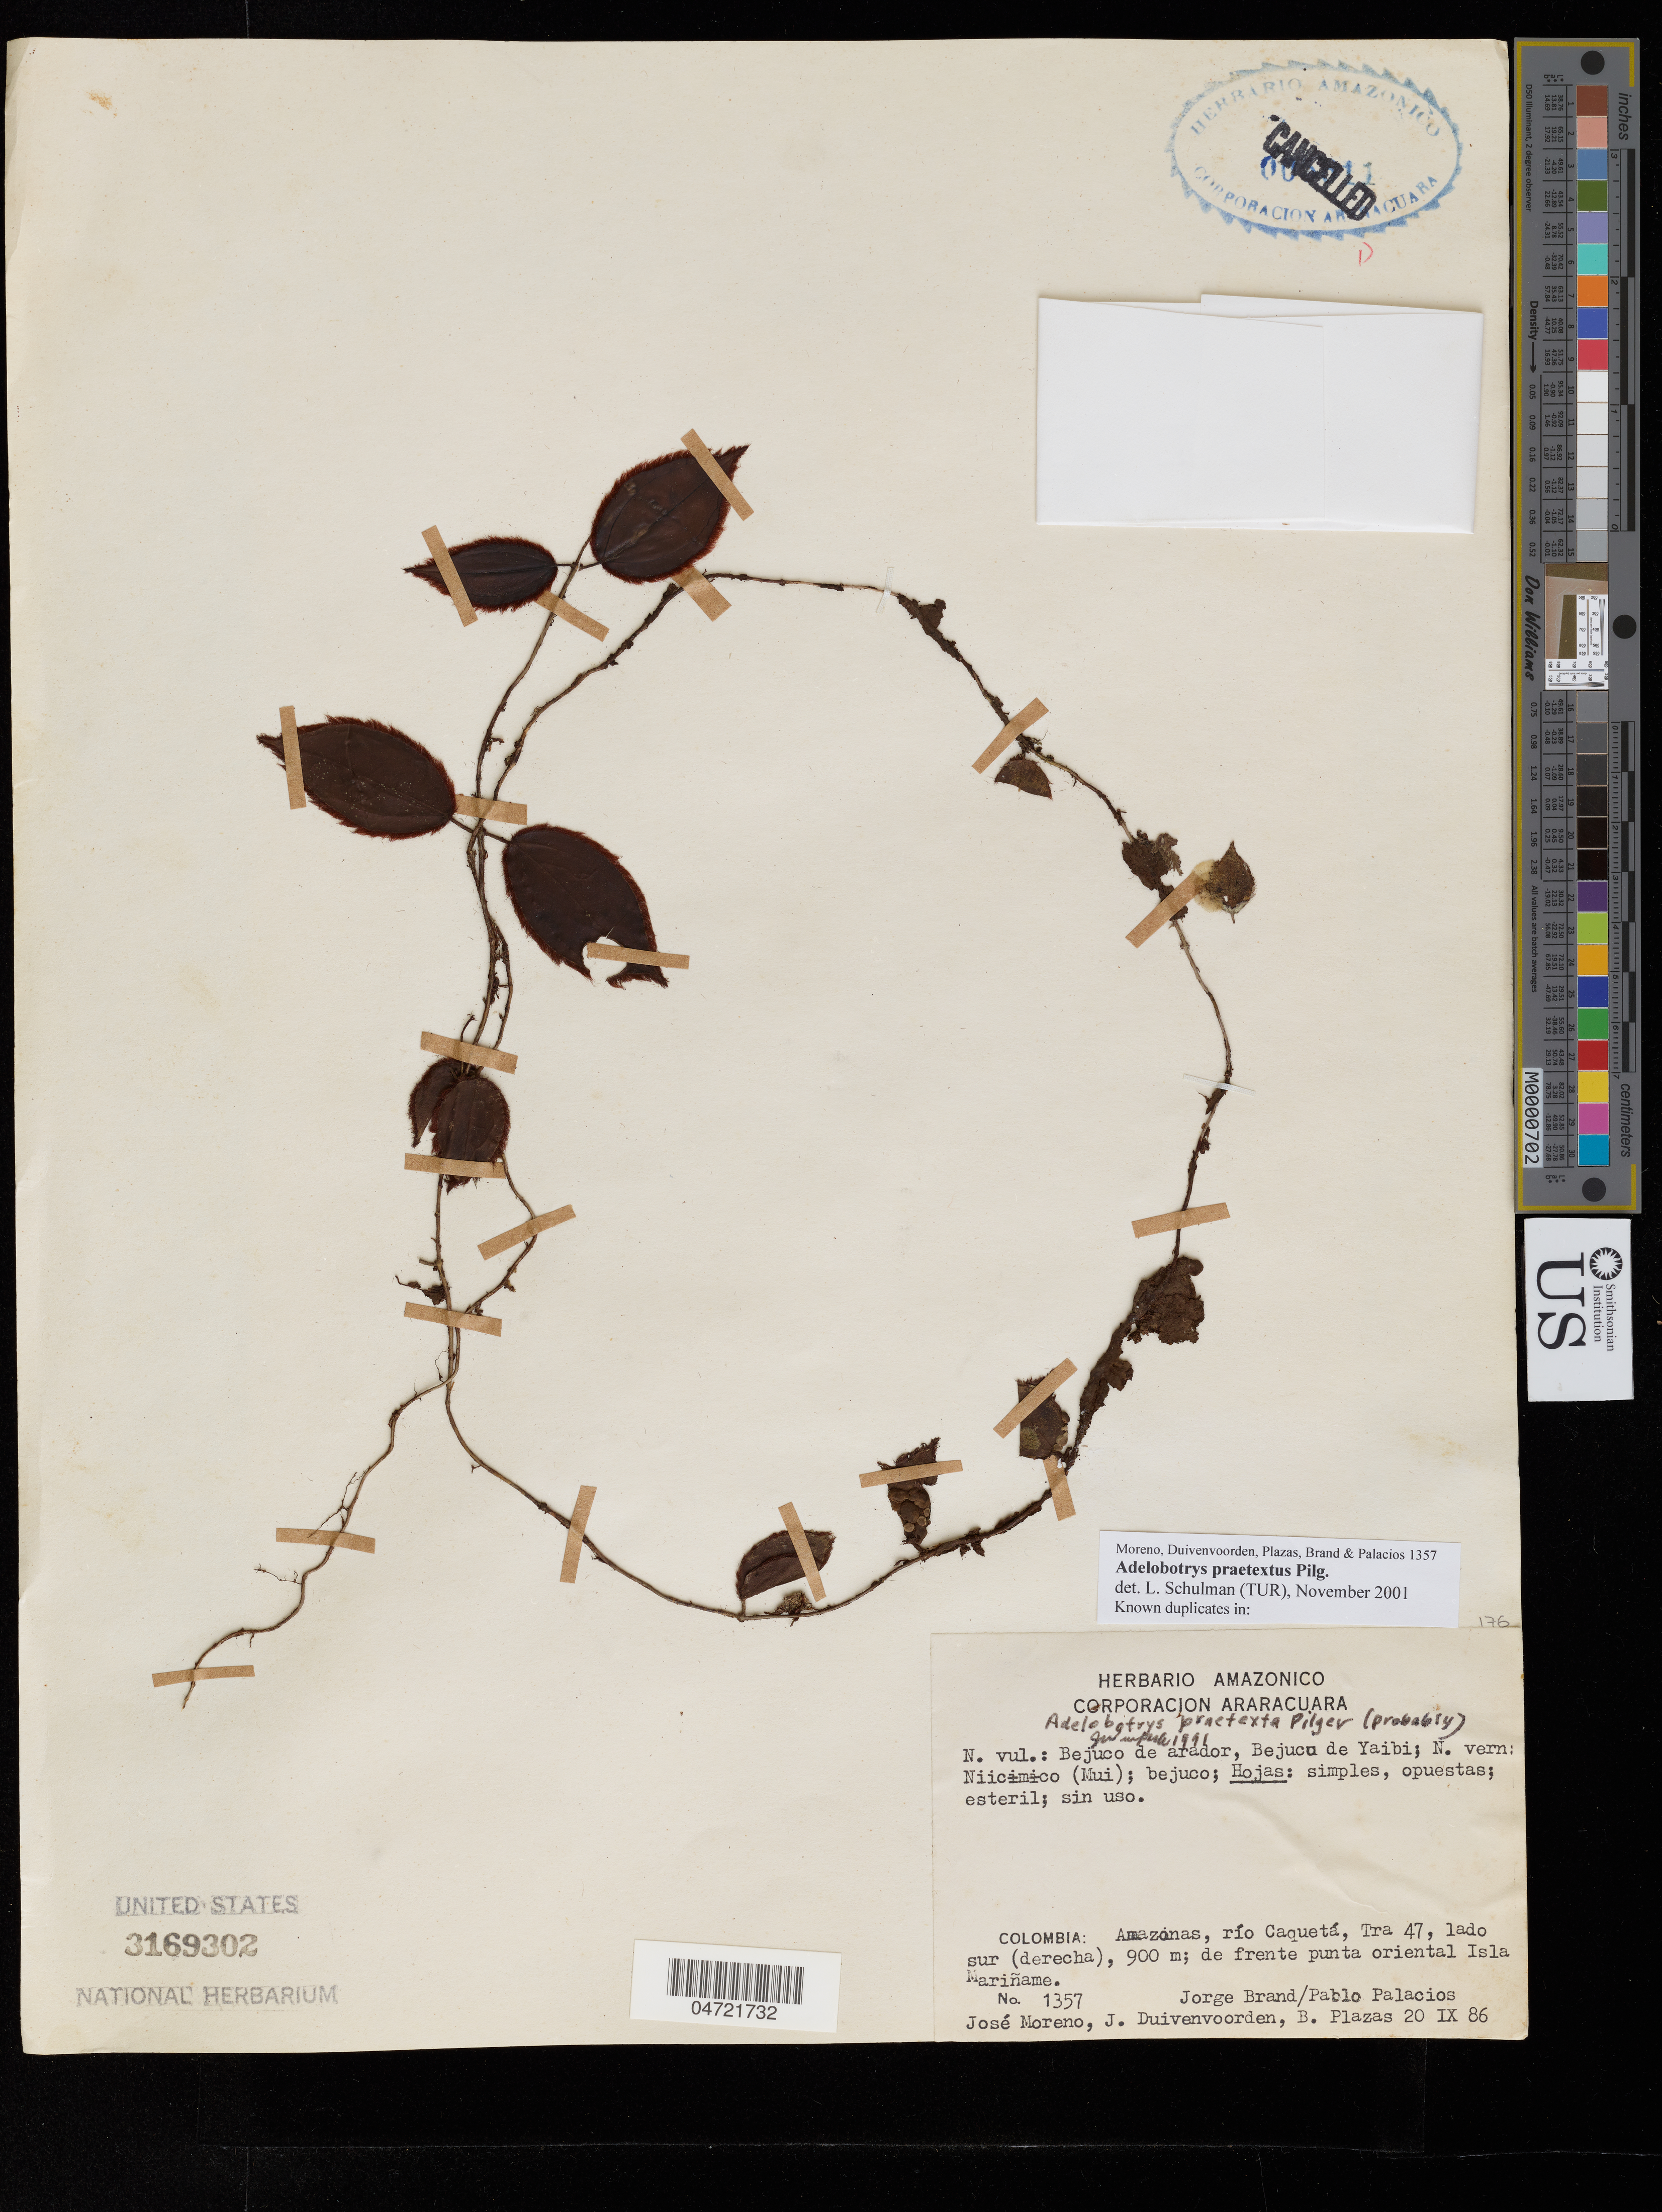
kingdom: Plantae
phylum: Tracheophyta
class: Magnoliopsida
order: Myrtales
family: Melastomataceae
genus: Adelobotrys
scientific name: Adelobotrys praetexta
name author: Pilg.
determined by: Schulman, Leif, (TUR), University of Turku (FINLAND)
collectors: J. Brand, J. Moreno, J. Duivenvoorden & B. Plazas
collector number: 1357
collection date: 1986-09-20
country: Colombia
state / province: Amazônas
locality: Río Caquetá, Tra 47, lado sur (derecha); de frente punta oriental Isla Mariname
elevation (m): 900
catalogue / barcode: US 3169302